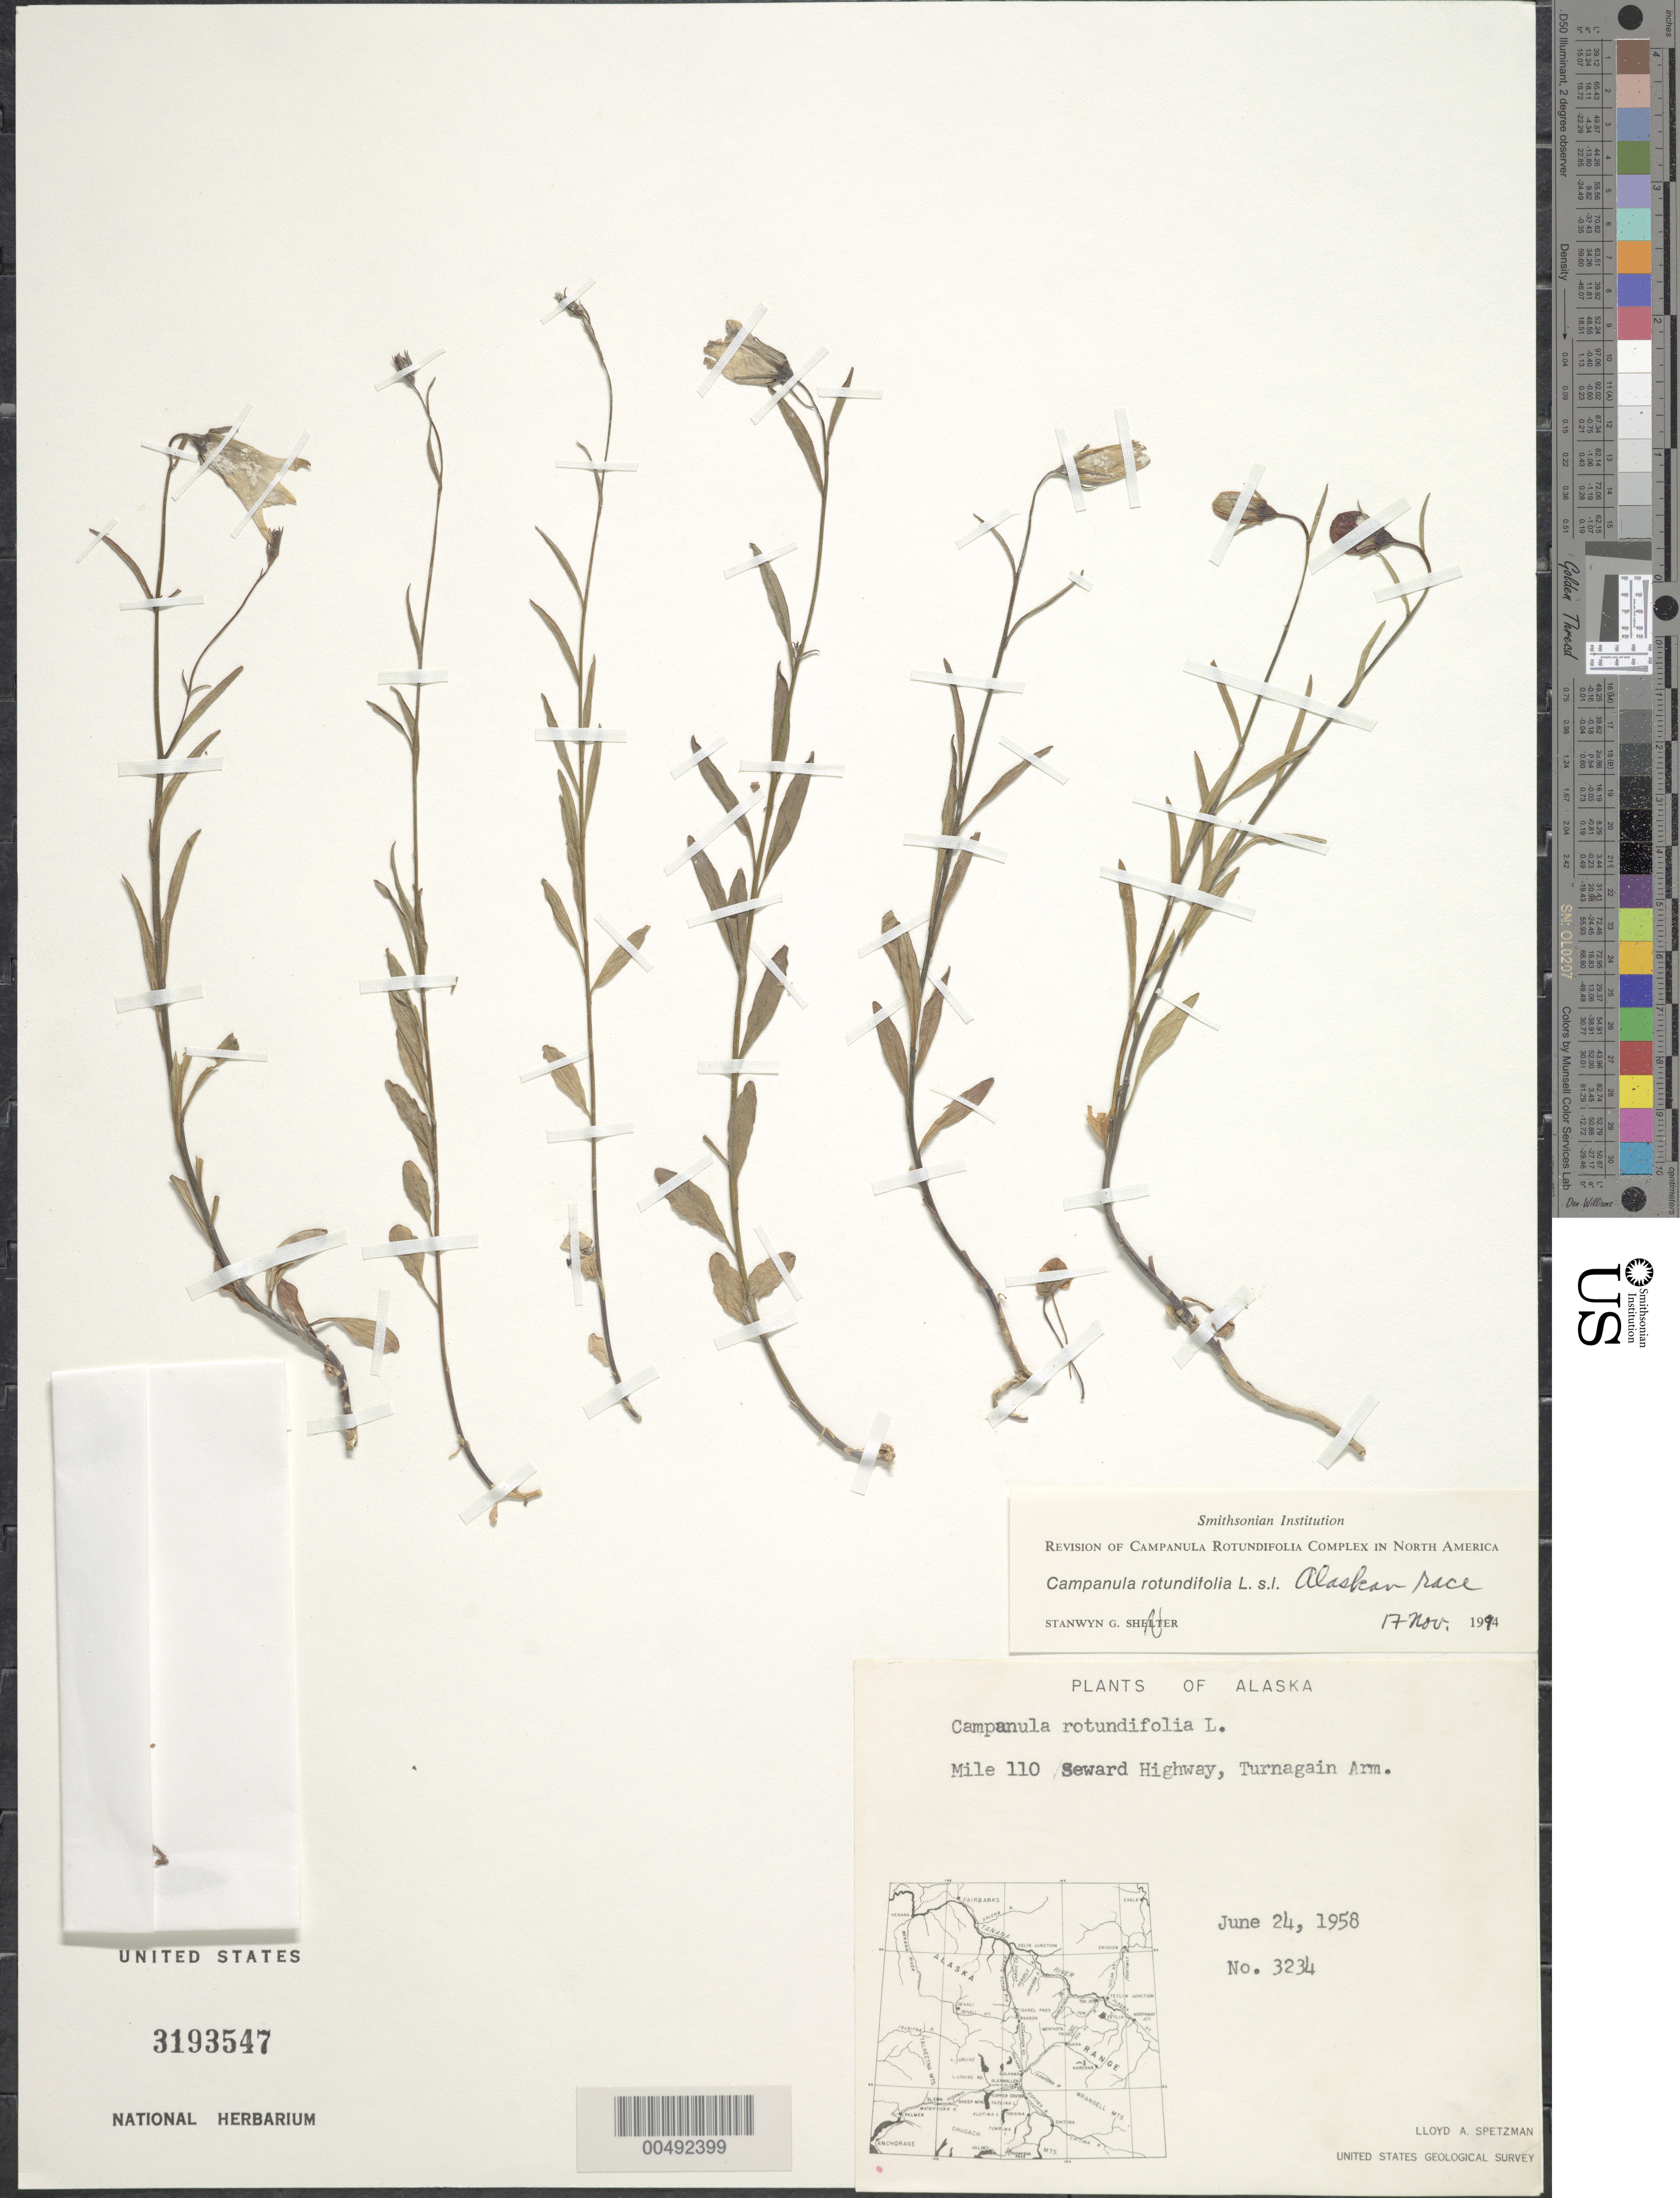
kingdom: Plantae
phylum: Tracheophyta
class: Magnoliopsida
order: Asterales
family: Campanulaceae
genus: Campanula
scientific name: Campanula rotundifolia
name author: L.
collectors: L. Spetzman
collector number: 3234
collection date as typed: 24 Jun 1958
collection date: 1958-06-24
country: United States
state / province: Alaska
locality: Seward Highway, Turnagain Arm., Mile 110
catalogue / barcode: US 3193547